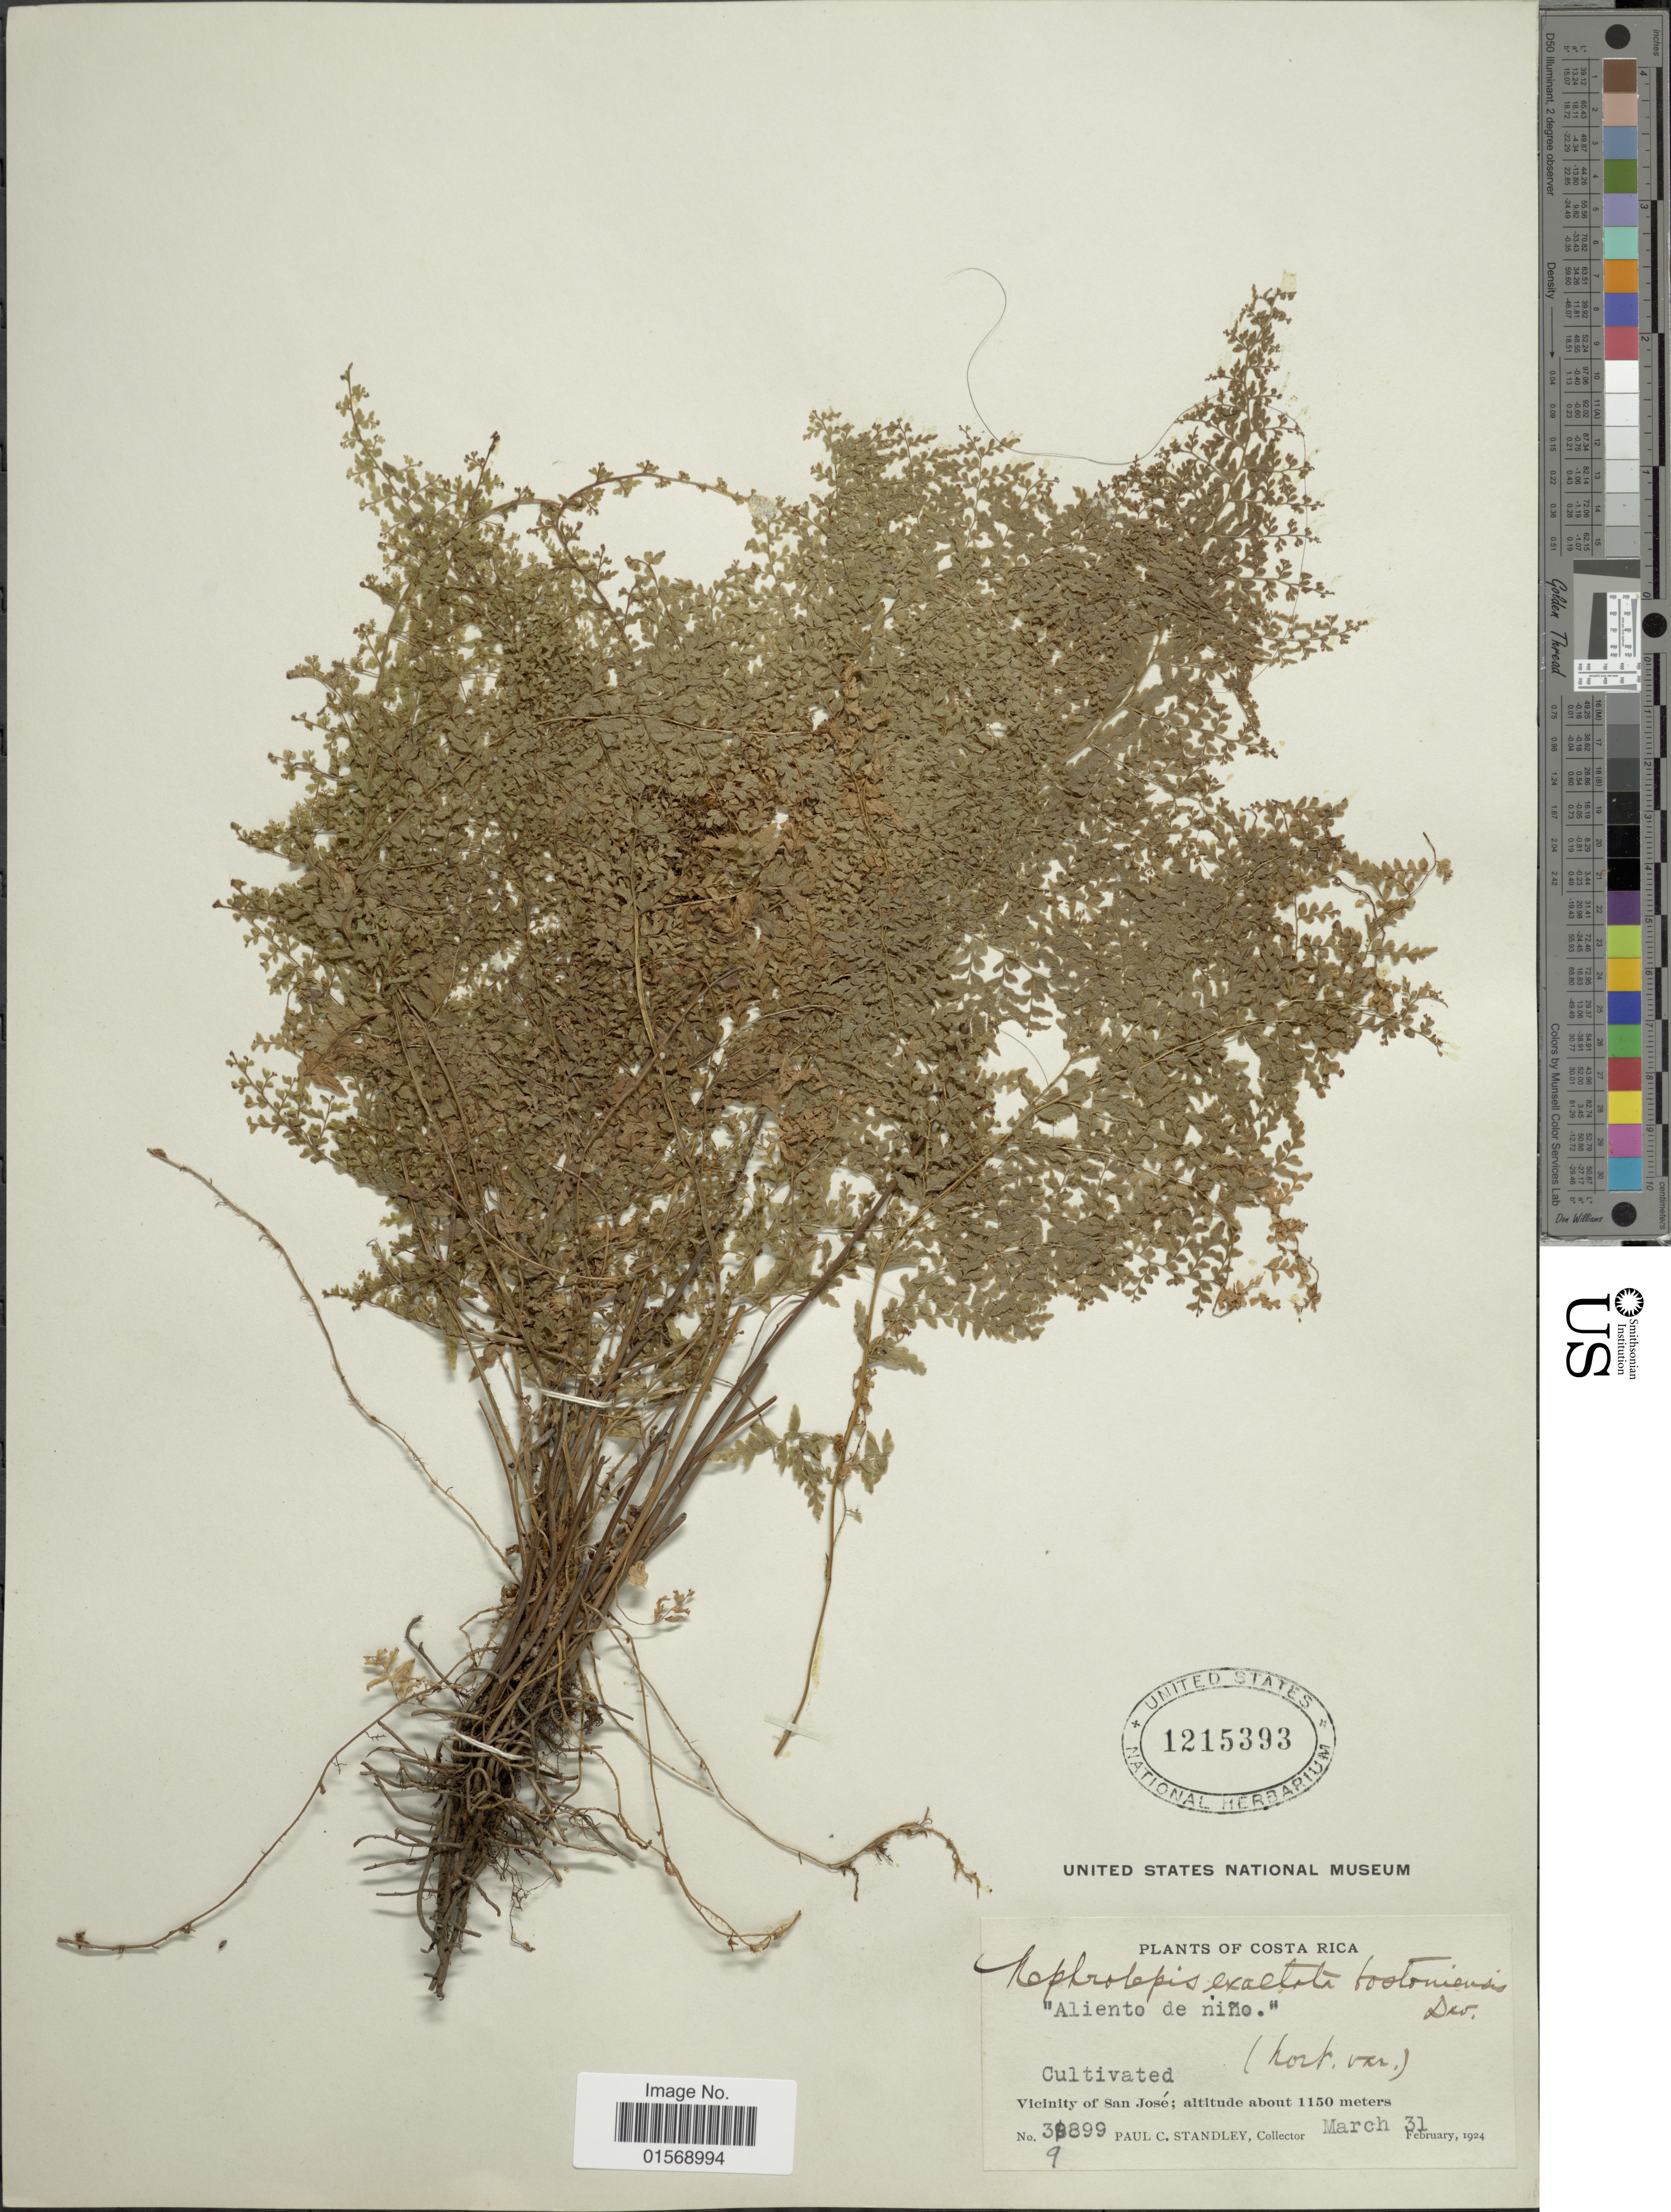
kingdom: Plantae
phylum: Tracheophyta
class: Polypodiopsida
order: Polypodiales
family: Nephrolepidaceae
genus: Nephrolepis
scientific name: Nephrolepis exaltata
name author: (L.) Schott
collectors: P. C. Standley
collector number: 39899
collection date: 1924-03-31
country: Costa Rica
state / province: San José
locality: Costa Rica. Vicinity of San Jose.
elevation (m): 1150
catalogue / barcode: US 1215393